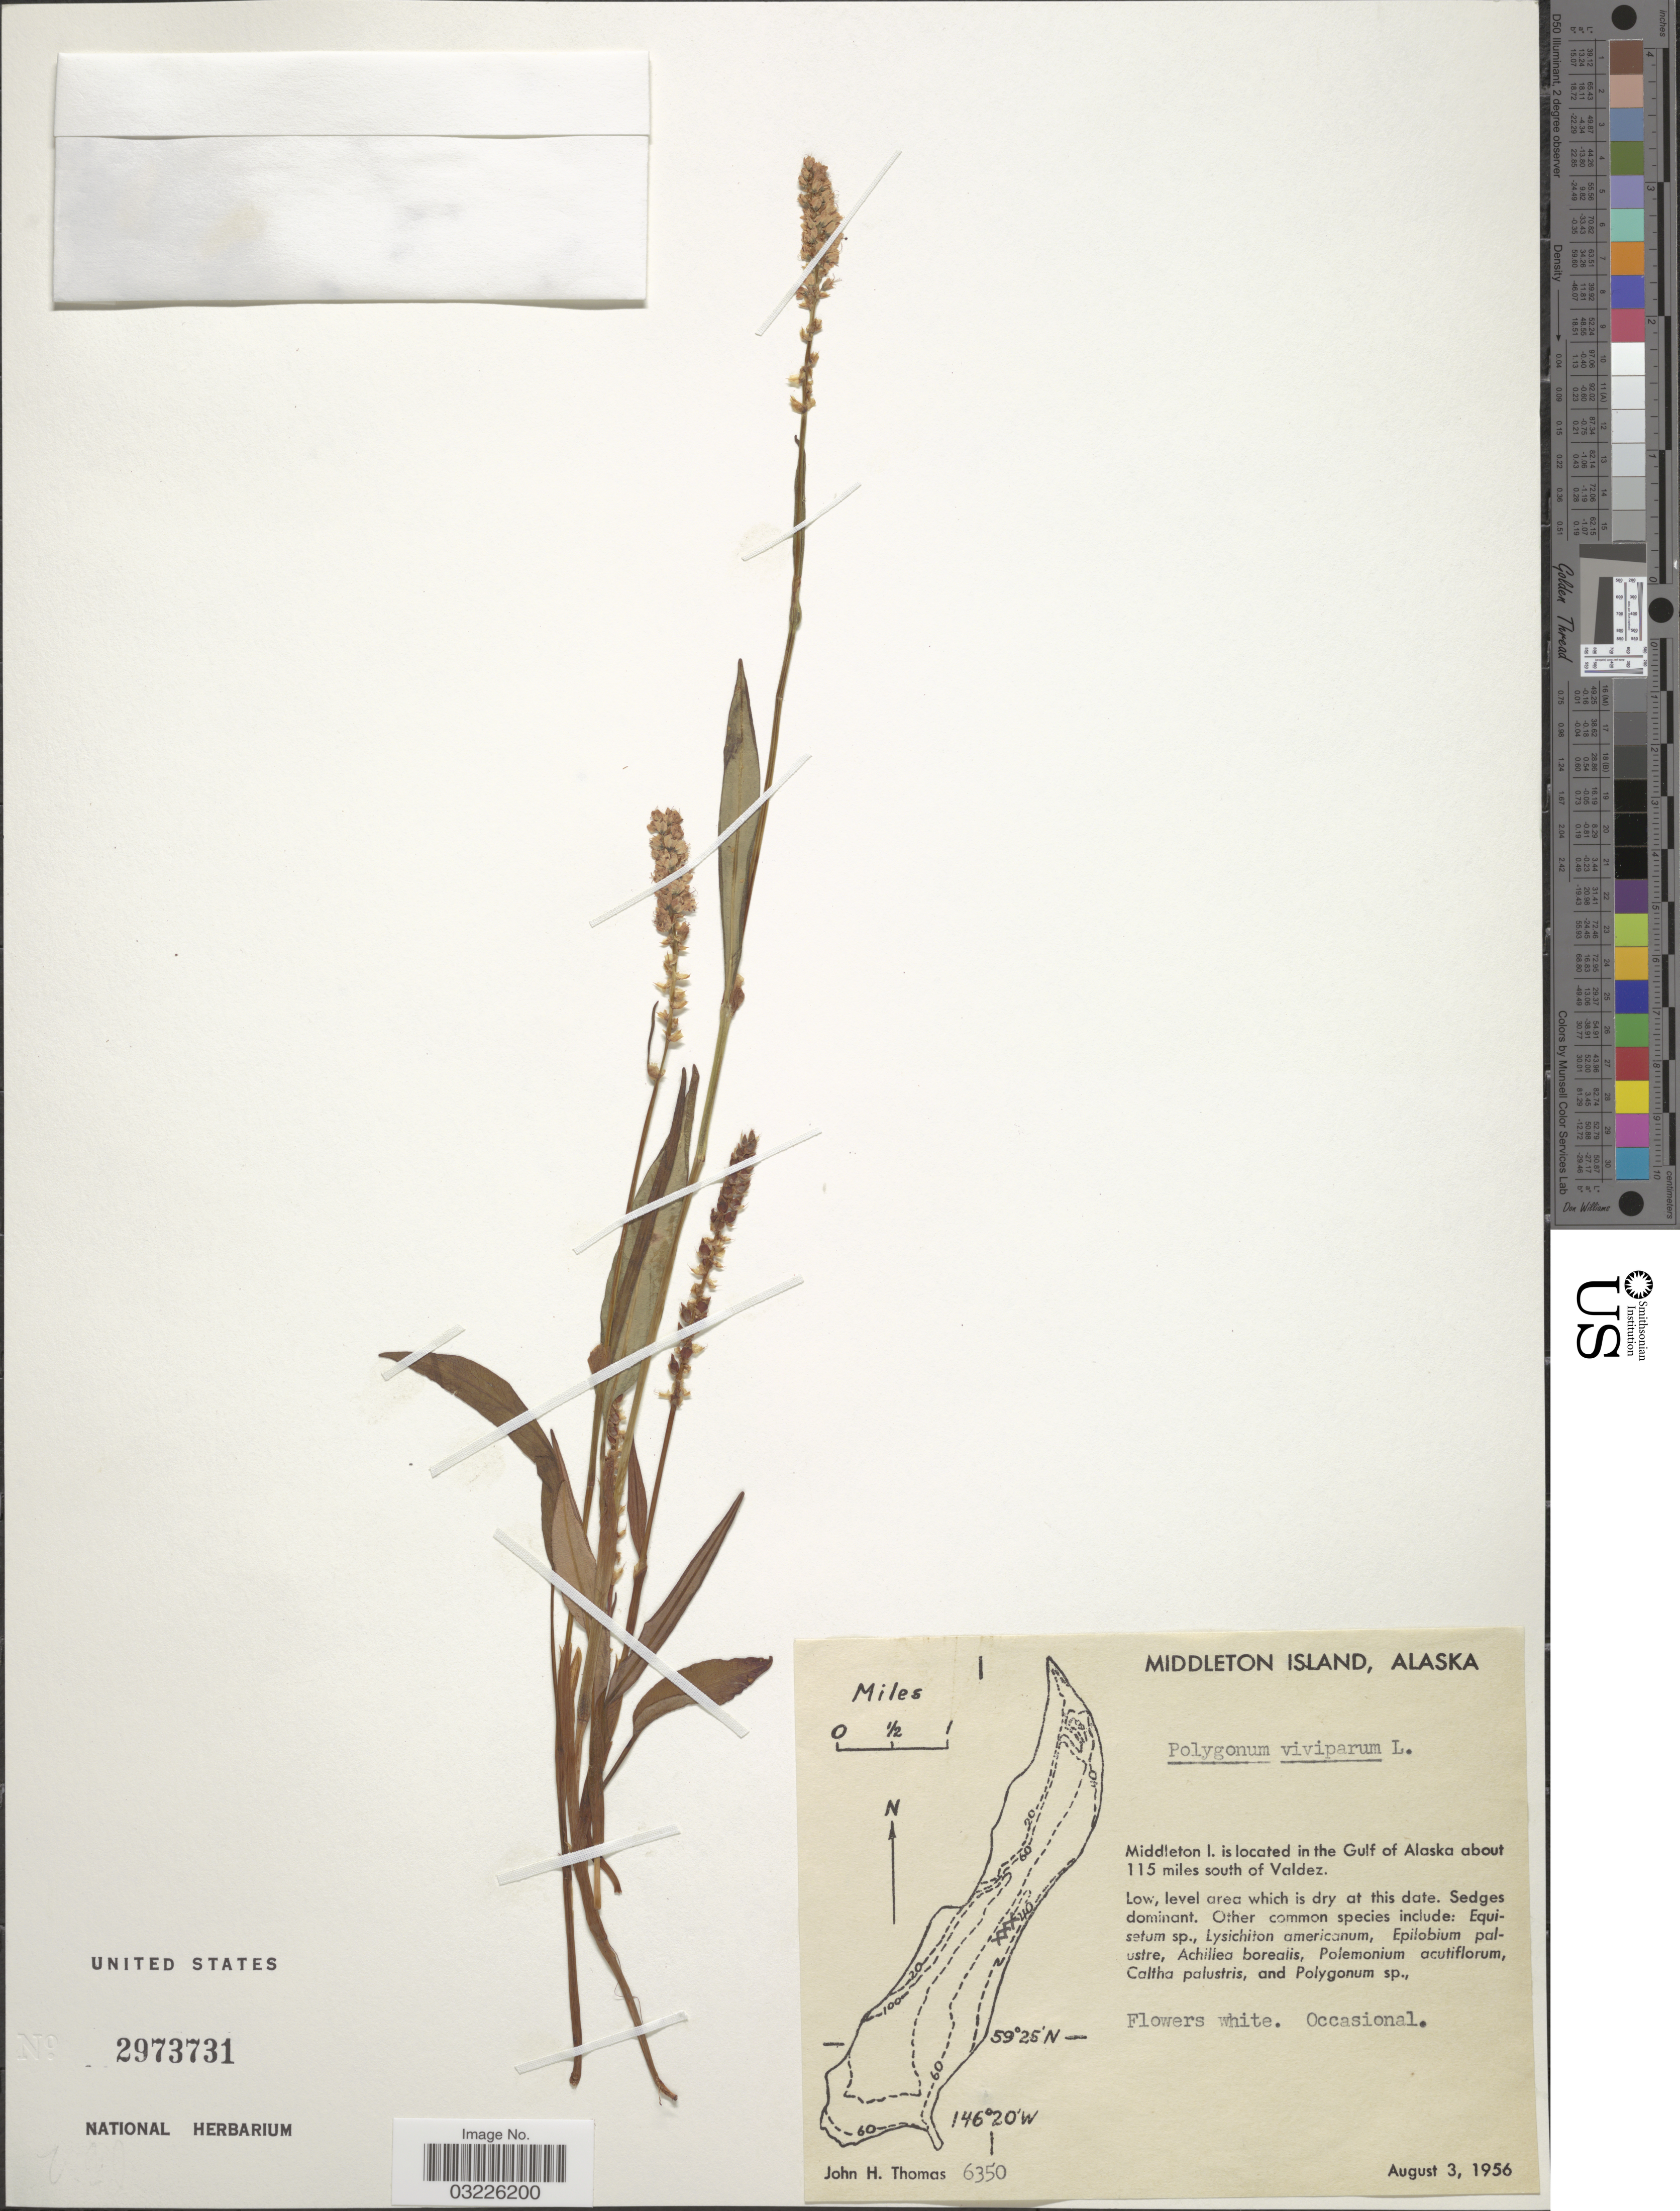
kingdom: Plantae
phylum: Tracheophyta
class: Magnoliopsida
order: Caryophyllales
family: Polygonaceae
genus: Bistorta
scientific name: Bistorta vivipara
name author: (L.) Delarbre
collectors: J. H. Thomas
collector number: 6350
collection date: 1956-08-03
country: United States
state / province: Alaska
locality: Middleton Island. Middleton I. is located in the Gulf of Alaska about 115 miles south of Valdez.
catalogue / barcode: US 2973731